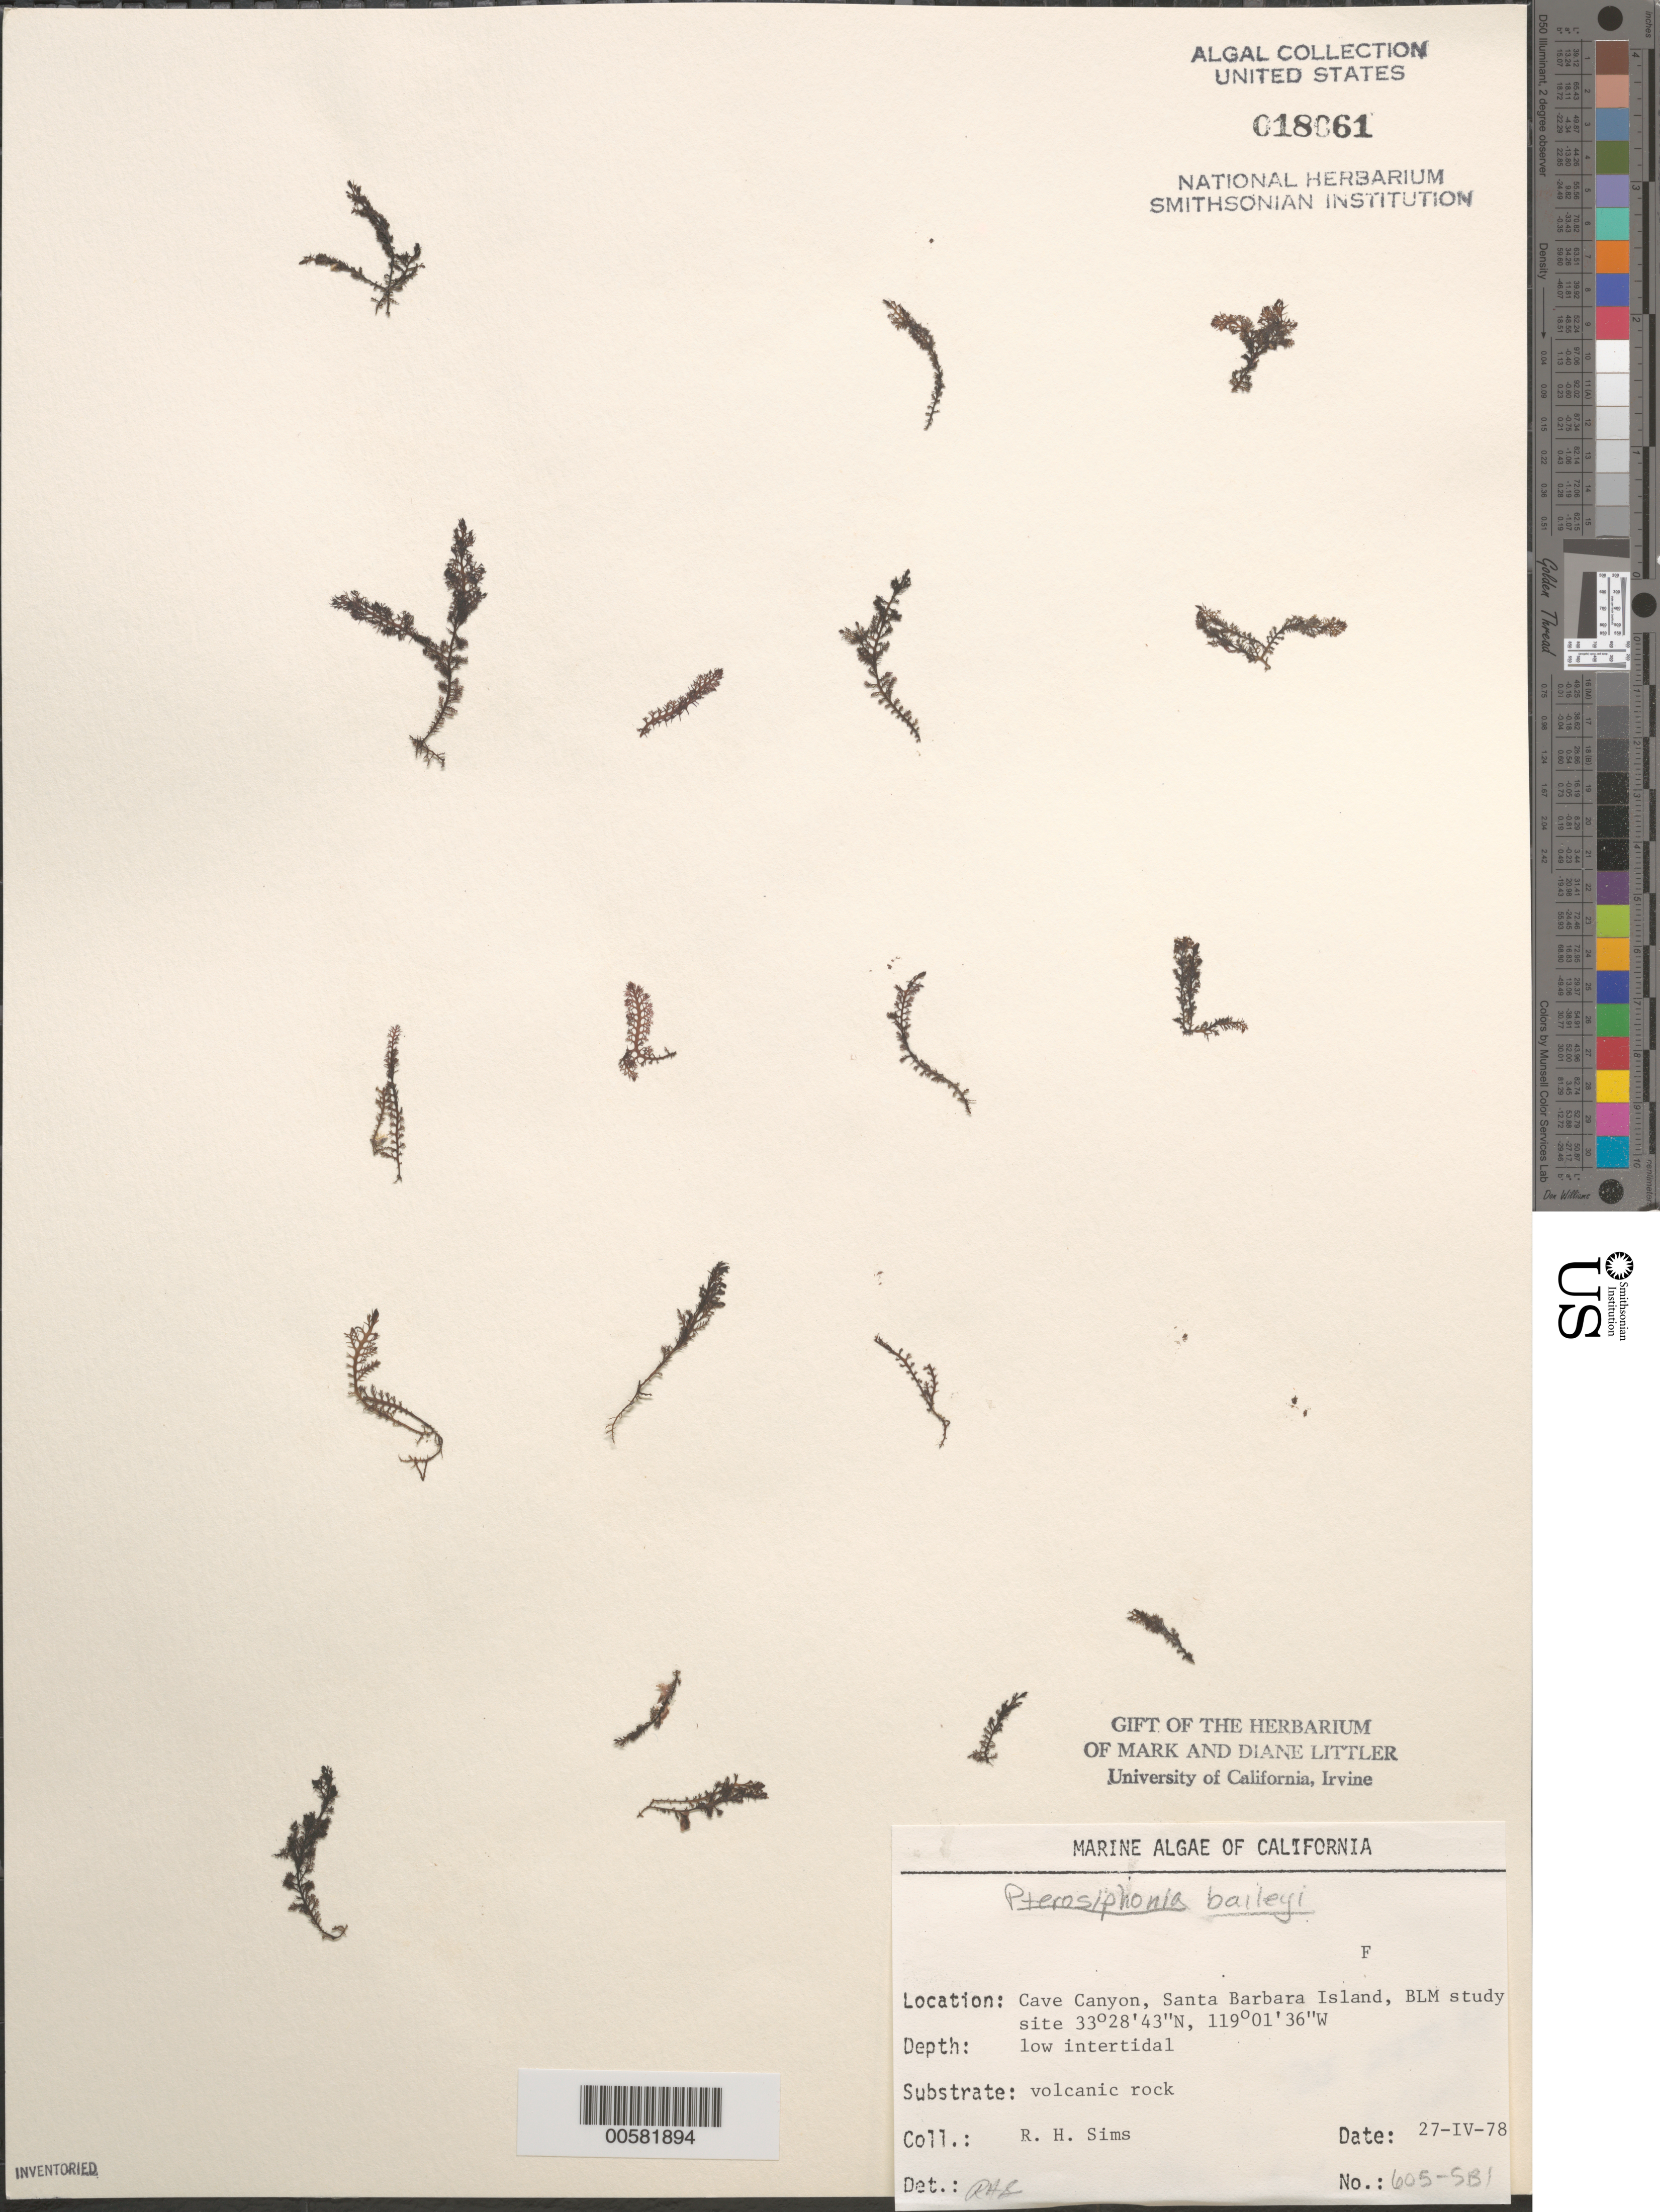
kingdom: Plantae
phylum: Rhodophyta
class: Florideophyceae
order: Ceramiales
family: Rhodomelaceae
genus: Symphyocladiella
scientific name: Symphyocladiella baileyi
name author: (Harvey) D.E.Bustamante et al.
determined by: Algae name updating Project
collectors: R. H. Sims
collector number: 605-SBI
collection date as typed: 27 Apr 1978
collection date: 1978-04-27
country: United States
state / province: California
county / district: Santa Barbara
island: Santa Barbara Island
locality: Cave Canyon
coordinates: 33 28' 43" N, 119 01' 36" W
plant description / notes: BLM-SOCALBIGHT Rocky Intertidal Survey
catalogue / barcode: US 18061